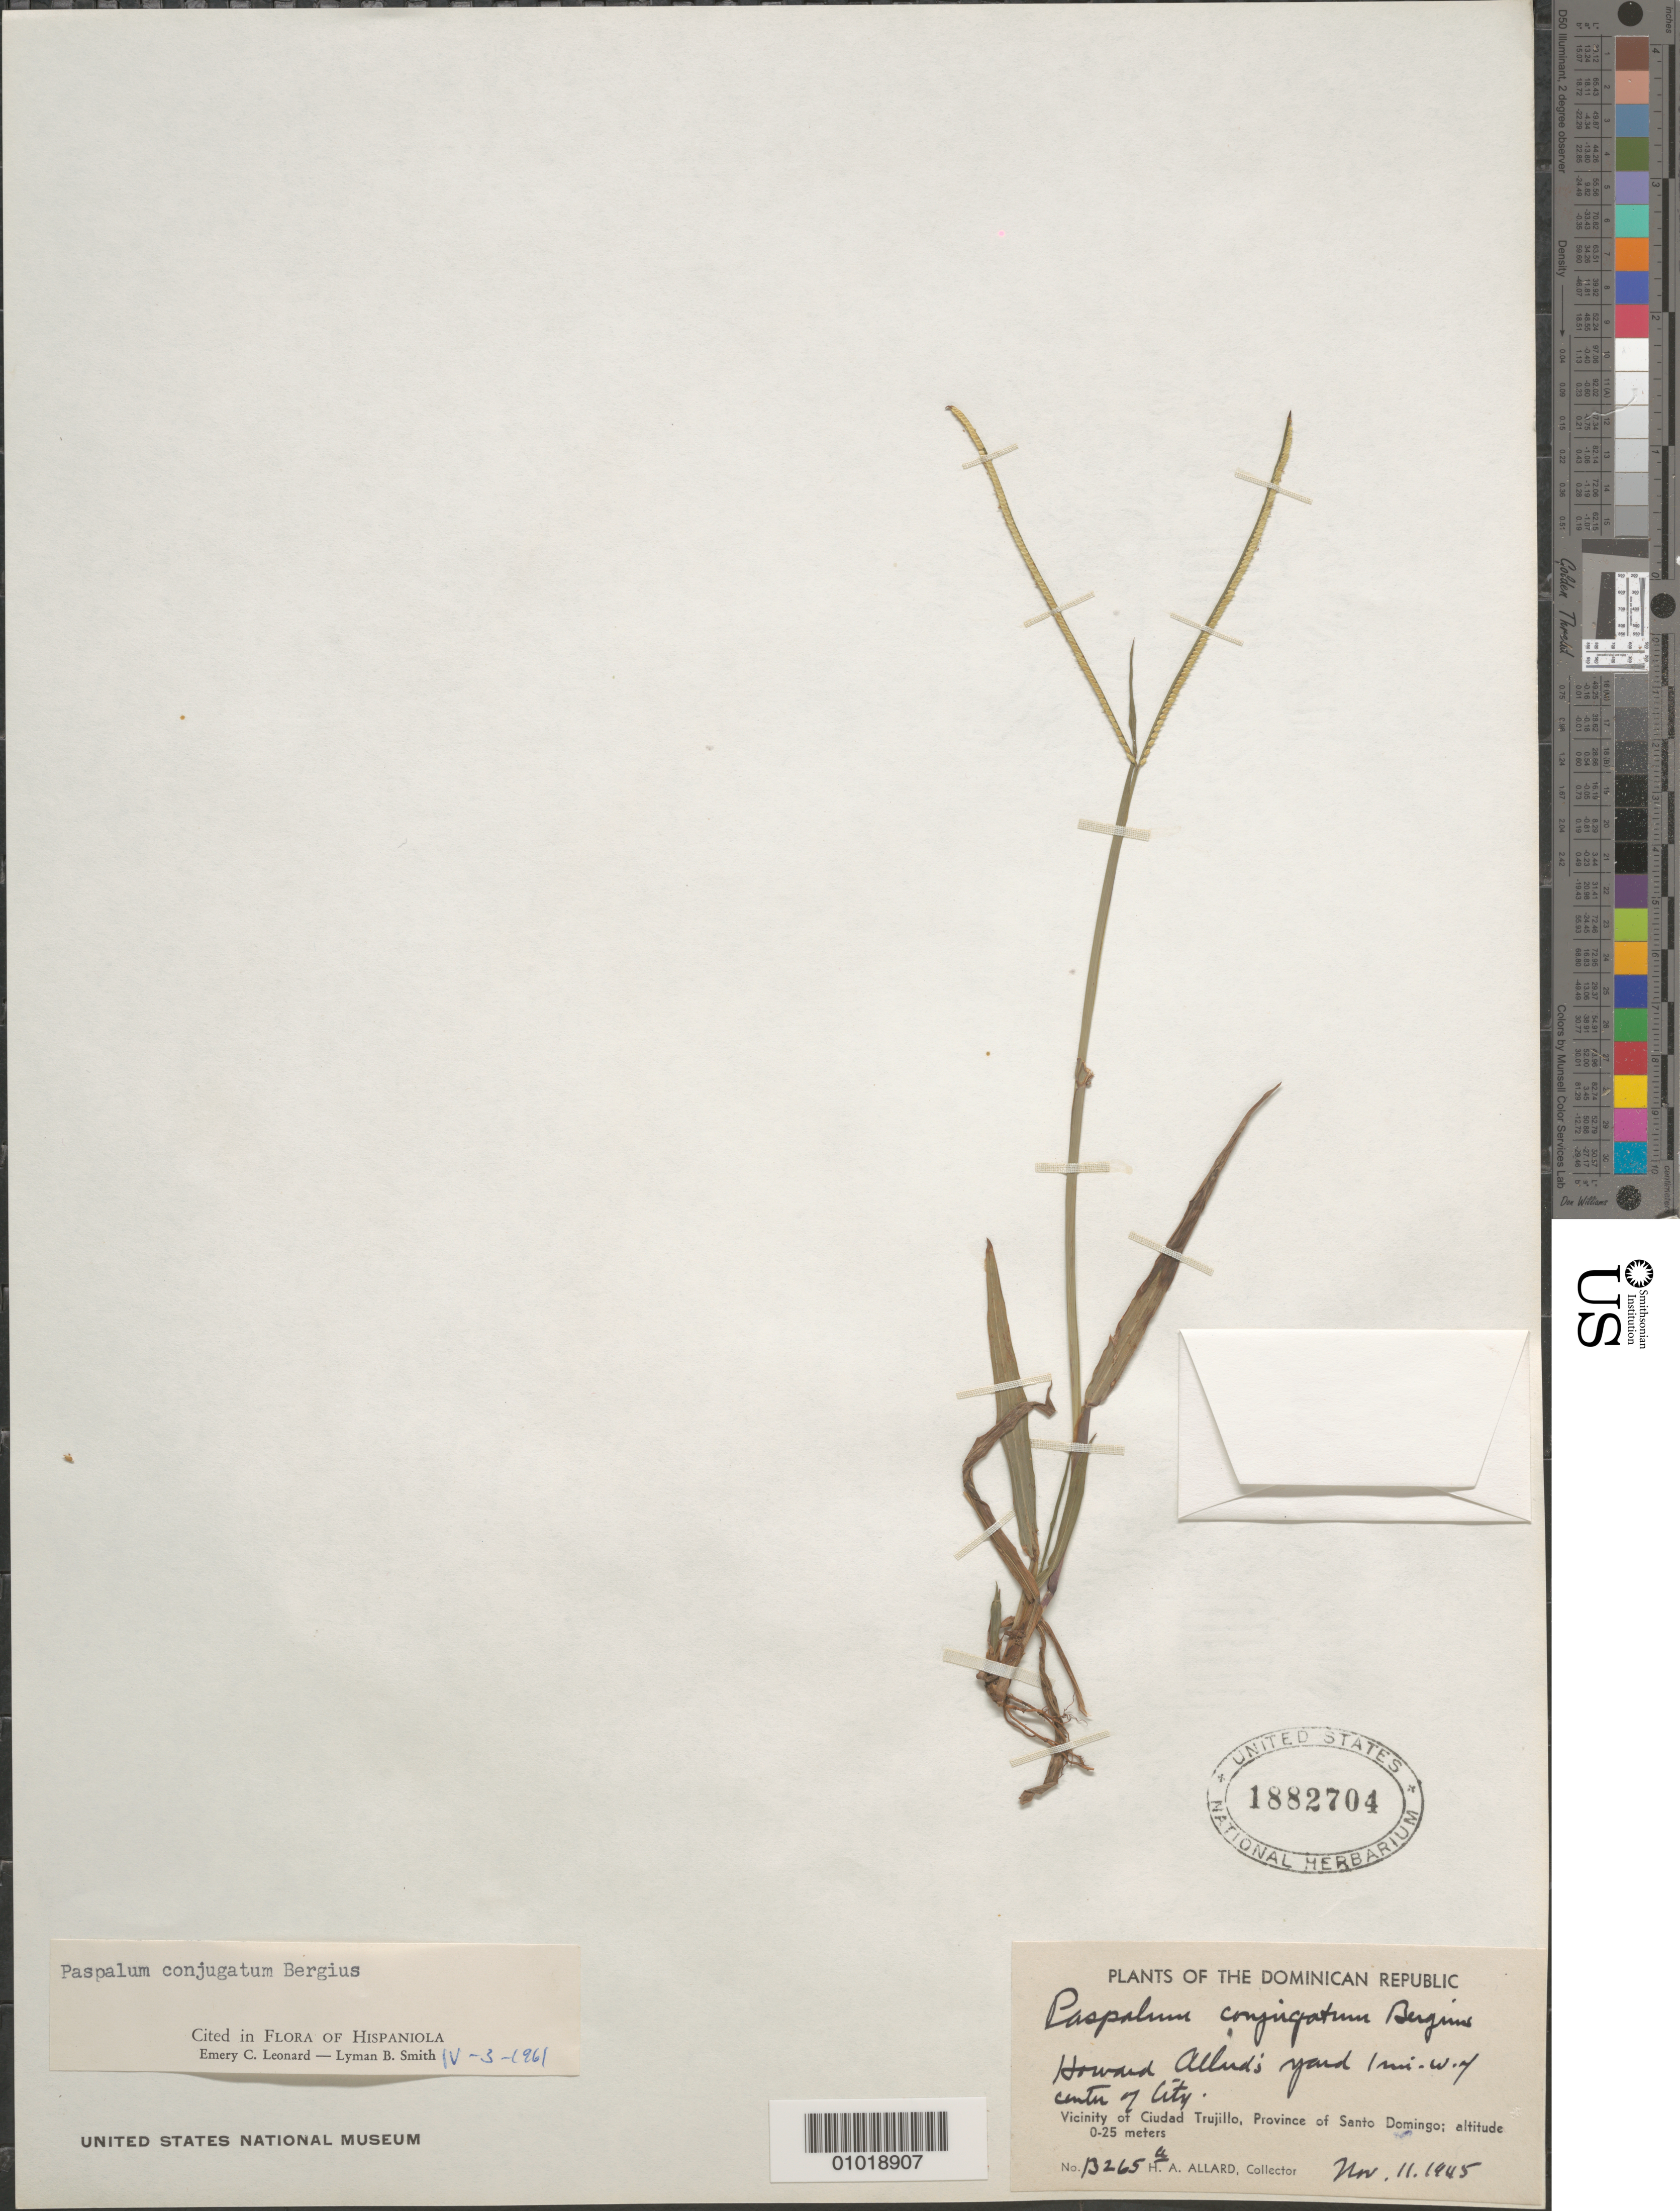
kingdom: Plantae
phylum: Tracheophyta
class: Liliopsida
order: Poales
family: Poaceae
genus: Paspalum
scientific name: Paspalum conjugatum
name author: P.J. Bergius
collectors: H. A. Allard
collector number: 13265a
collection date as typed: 11 Nov 1945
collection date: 1945-11-11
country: Dominican Republic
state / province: Distrito Nacional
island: Hispaniola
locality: Vic. Ciudad Santo Domingo [known for a period of time as Ciu. Trujillo] Howard Allard's yard 1 mi W of center of city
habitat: in yard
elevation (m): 0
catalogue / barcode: US 1882704